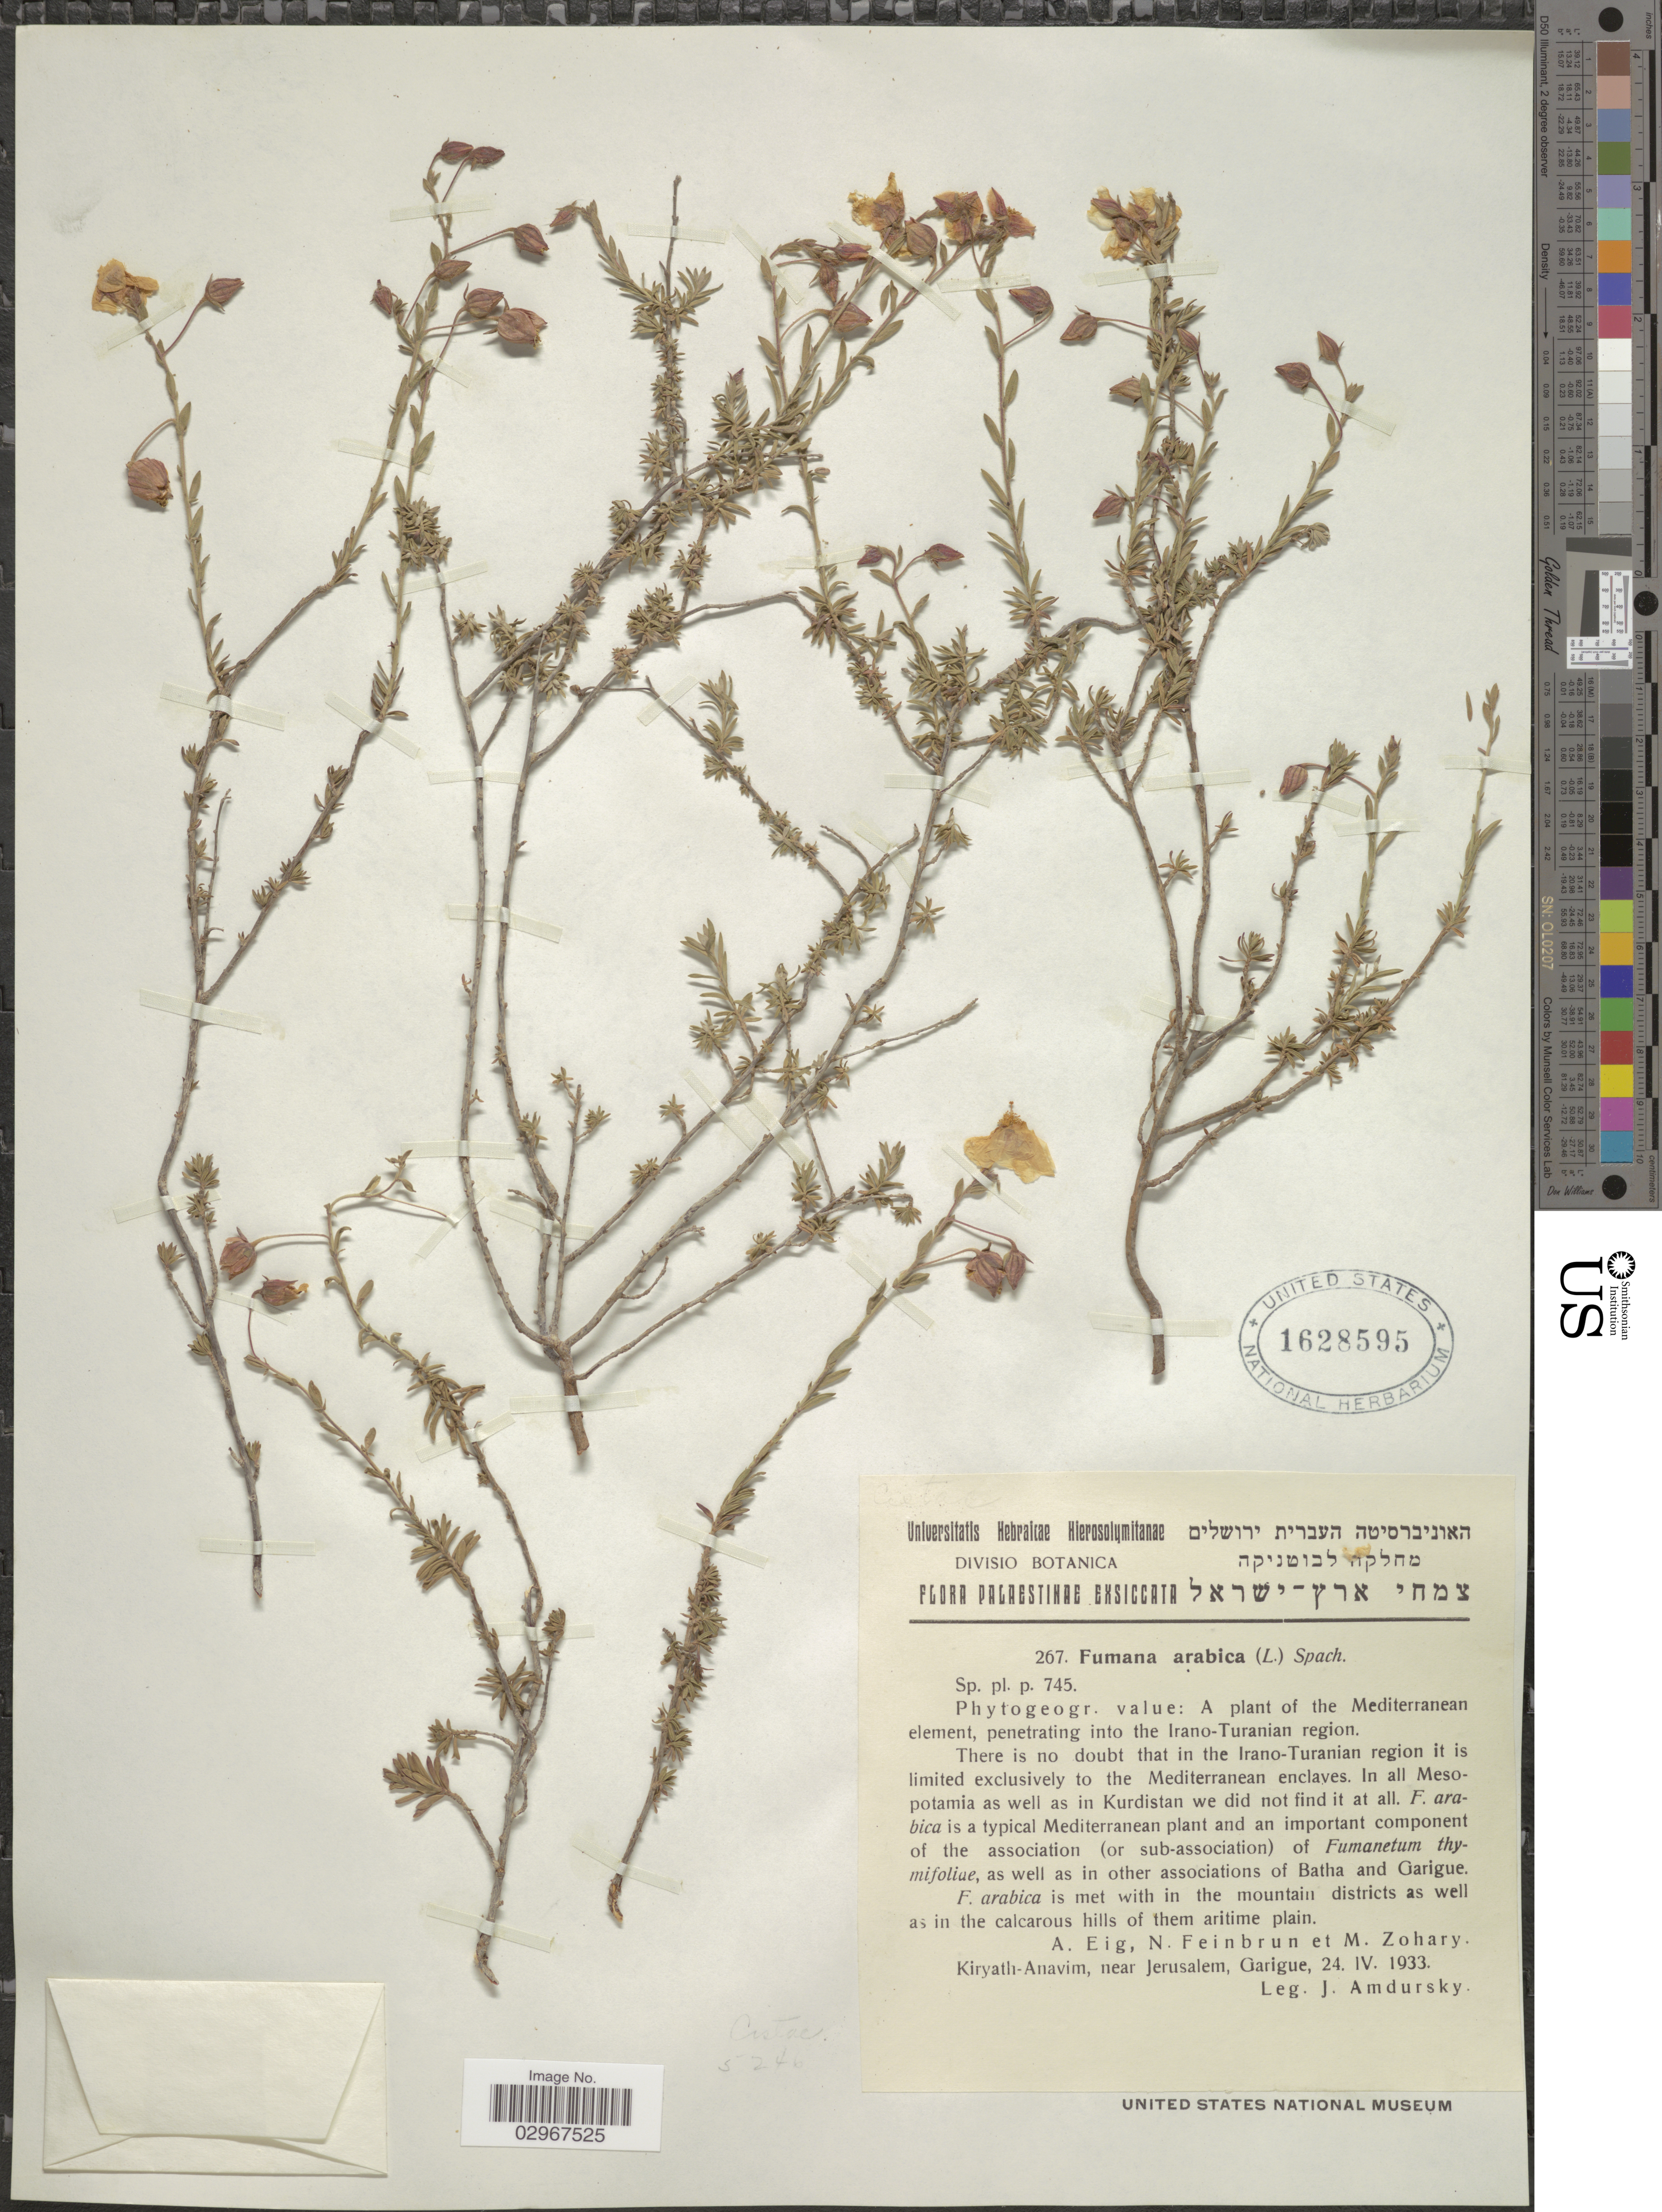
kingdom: Plantae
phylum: Tracheophyta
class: Magnoliopsida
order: Malvales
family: Cistaceae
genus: Fumana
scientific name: Fumana arabica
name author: (L.) Spach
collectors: I. Amdursky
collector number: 267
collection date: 1933-04-24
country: Israel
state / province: Jerusalem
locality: Palestinae. Kiryath-Anavim, near Jerusalem, Garigue.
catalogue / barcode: US 1628595